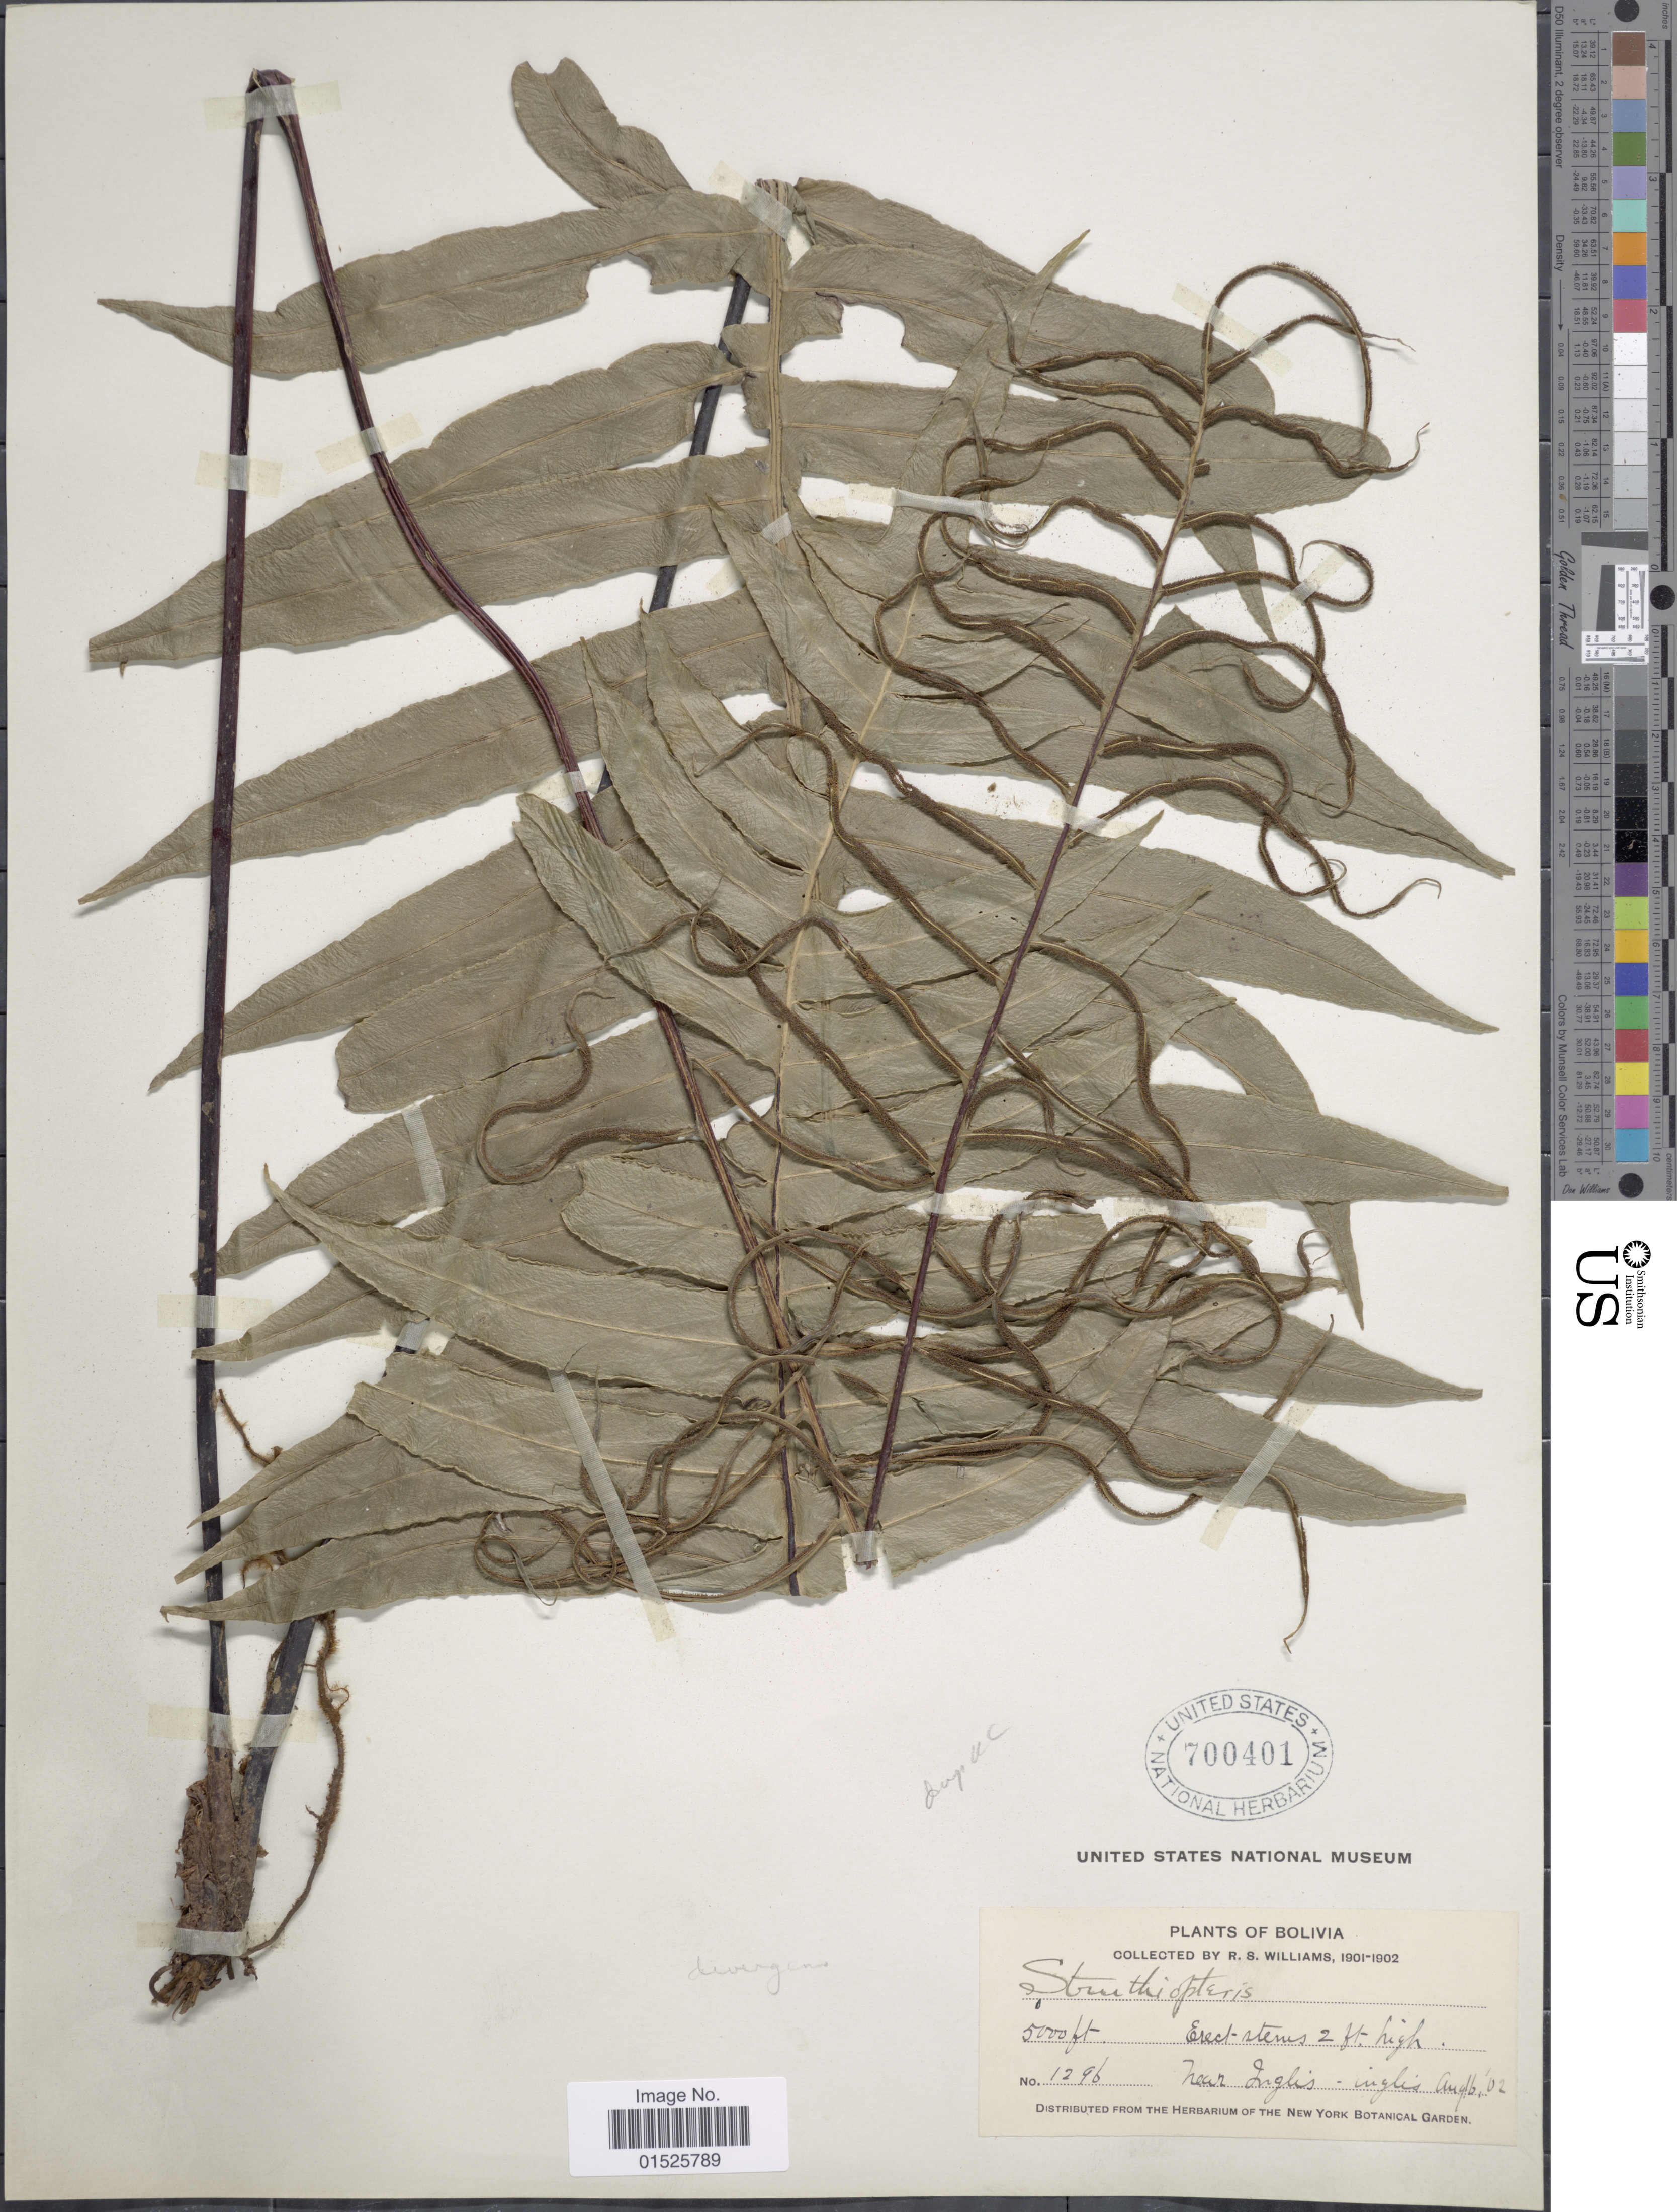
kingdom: Plantae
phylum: Tracheophyta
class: Polypodiopsida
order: Polypodiales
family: Blechnaceae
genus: Blechnum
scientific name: Blechnum divergens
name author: (Kunze) Mett.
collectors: R. S. Williams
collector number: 1296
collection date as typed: Aug. 16, 1902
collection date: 1902-08-16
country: Bolivia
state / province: La Paz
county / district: Franz Tamayo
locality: Near Inglis-Inglis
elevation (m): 1524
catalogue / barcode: US 700401